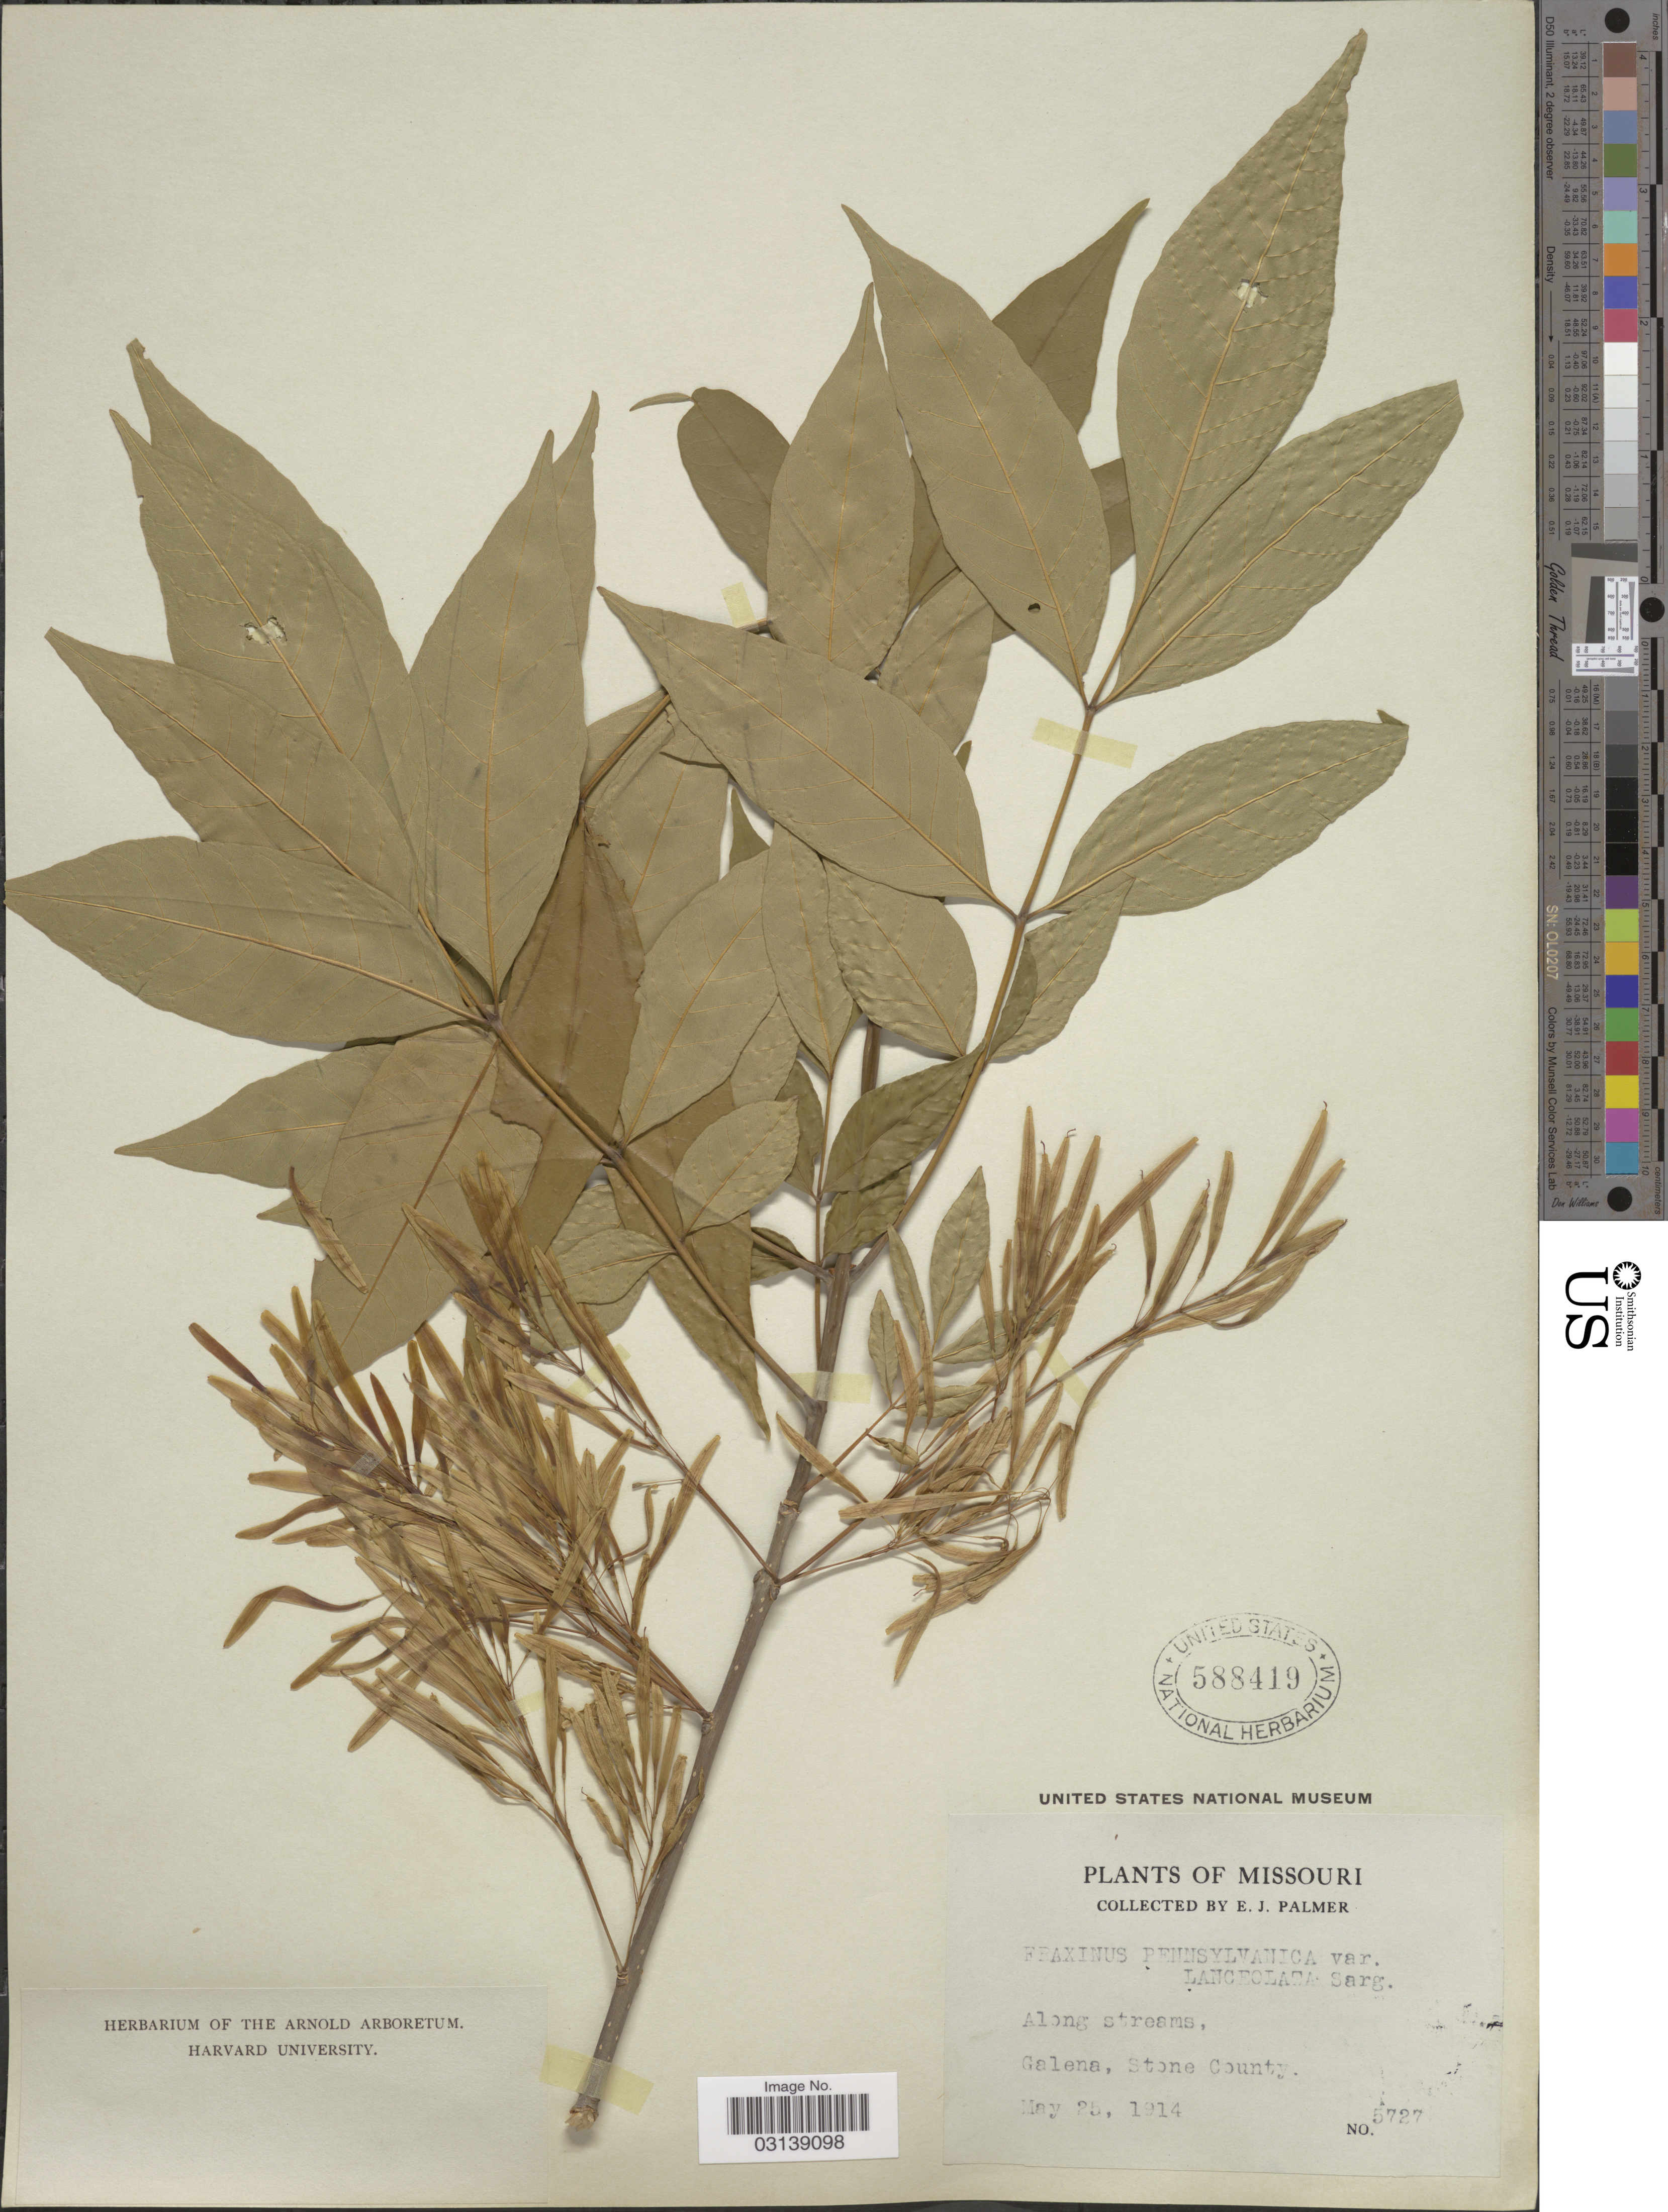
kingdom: Plantae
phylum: Tracheophyta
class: Magnoliopsida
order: Lamiales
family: Oleaceae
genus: Fraxinus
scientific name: Fraxinus pennsylvanica var. lanceolata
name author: Sarg.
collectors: E. J. Palmer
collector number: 5727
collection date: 1914-05-25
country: United States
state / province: Missouri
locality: Galena, Stone County.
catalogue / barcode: US 588419